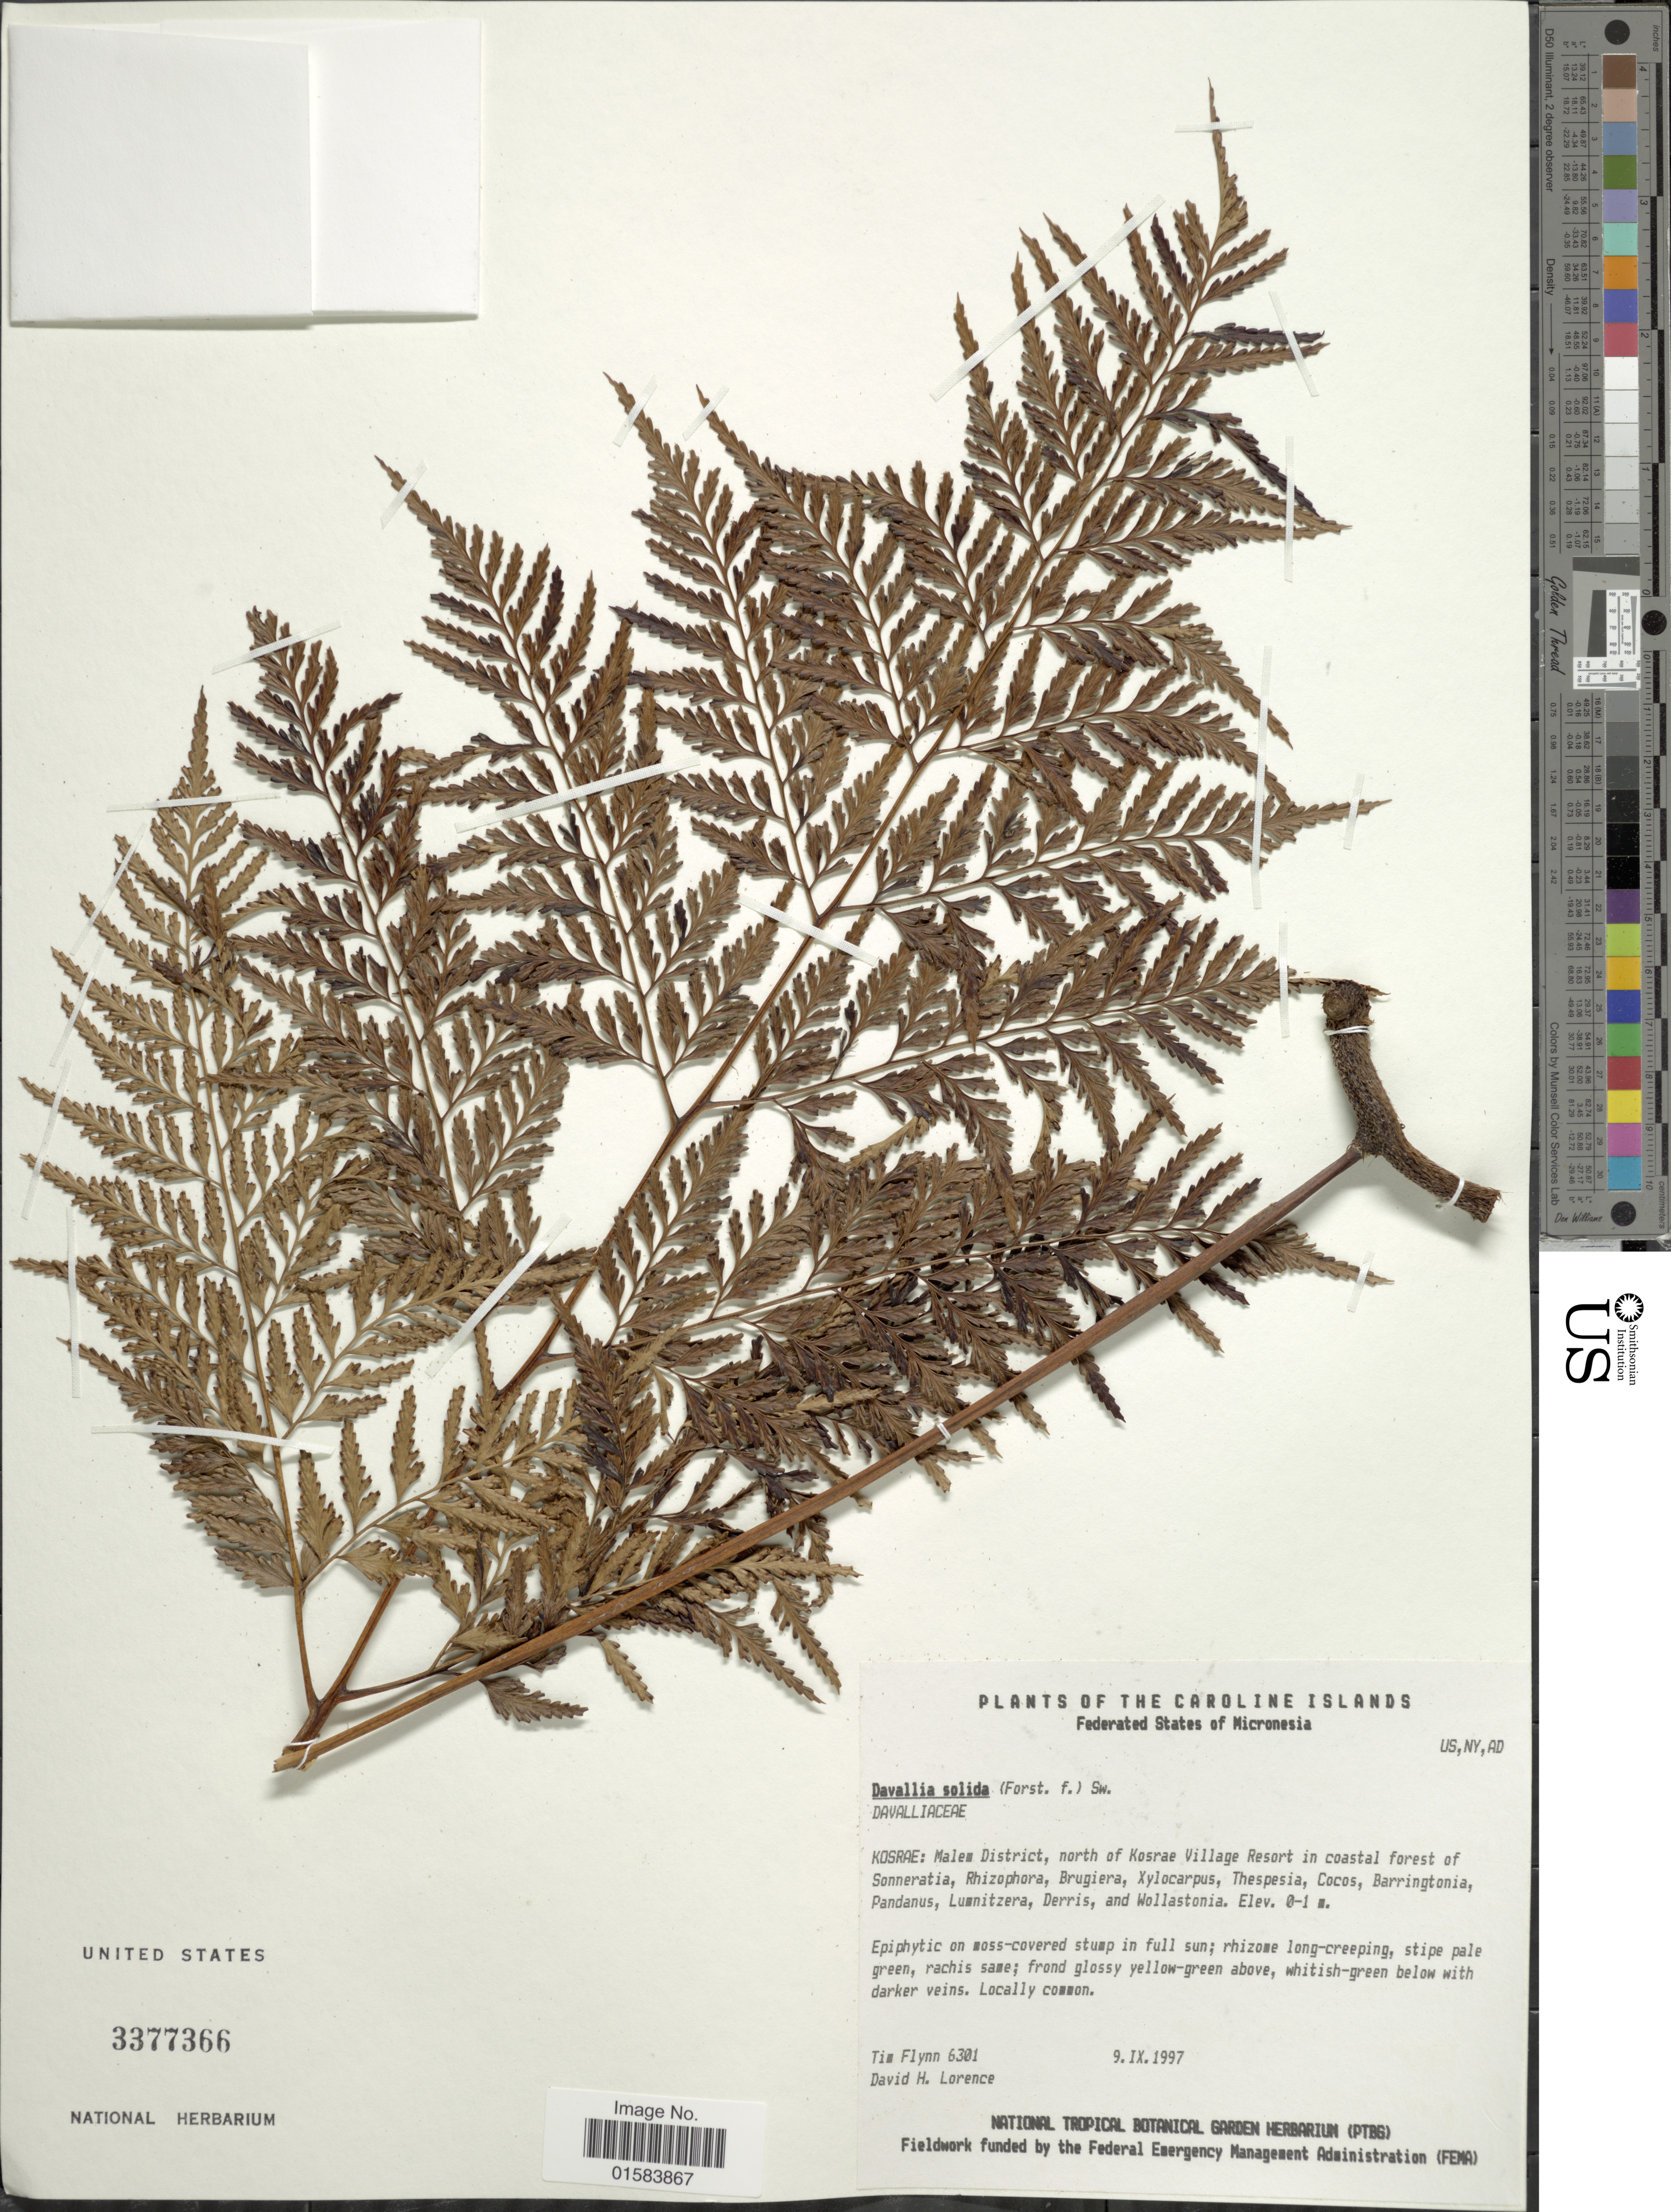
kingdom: Plantae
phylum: Tracheophyta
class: Polypodiopsida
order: Polypodiales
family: Davalliaceae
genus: Davallia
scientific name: Davallia solida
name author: (G. Forst.) Sw.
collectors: T. Flynn & D. Lorence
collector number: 6301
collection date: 1997-09-09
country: Micronesia, Federated States of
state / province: Kosrae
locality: Malem District, north of Kosrae Village in coastal forest of Sonneratio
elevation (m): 0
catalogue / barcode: US 3377366